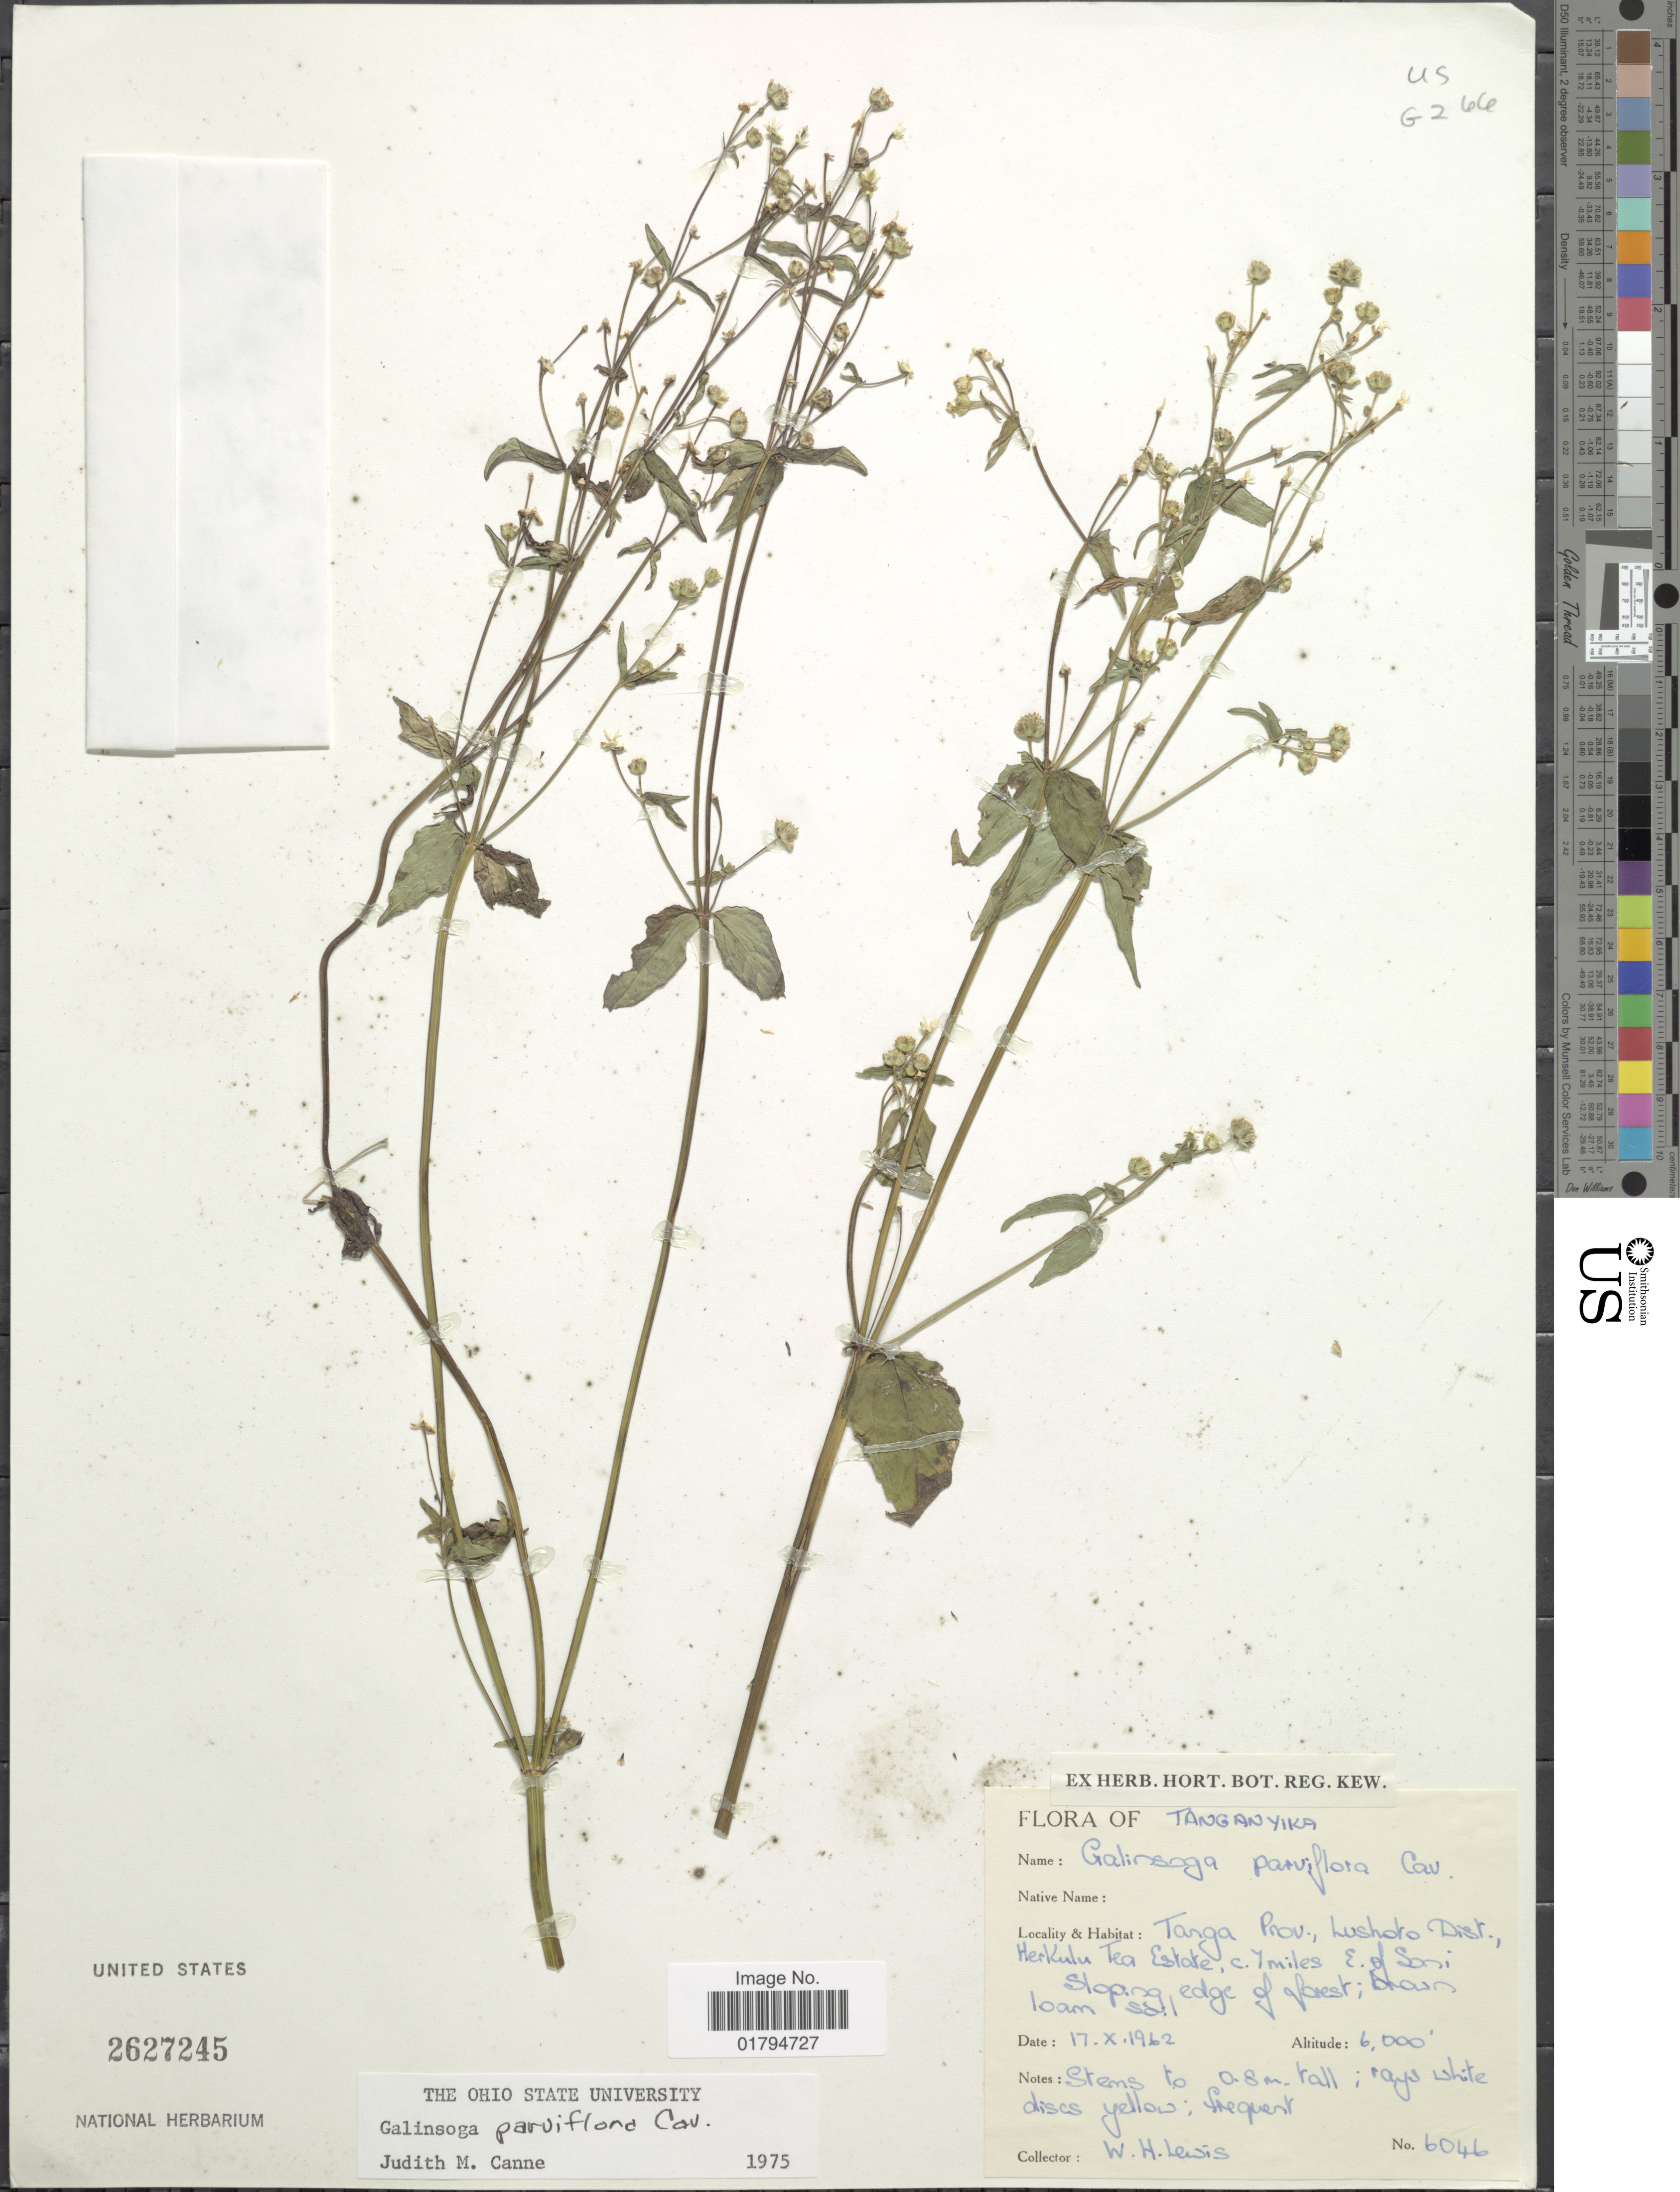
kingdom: Plantae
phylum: Tracheophyta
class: Magnoliopsida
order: Asterales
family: Asteraceae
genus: Galinsoga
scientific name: Galinsoga parviflora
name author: Cav.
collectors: W. H. Lewis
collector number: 6046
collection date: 1962-10-17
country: Tanzania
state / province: Tanga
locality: Lushoko Dist., Herkulu Tea Estate, c. 7 miles E. of Soni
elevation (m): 1829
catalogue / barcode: US 2627245